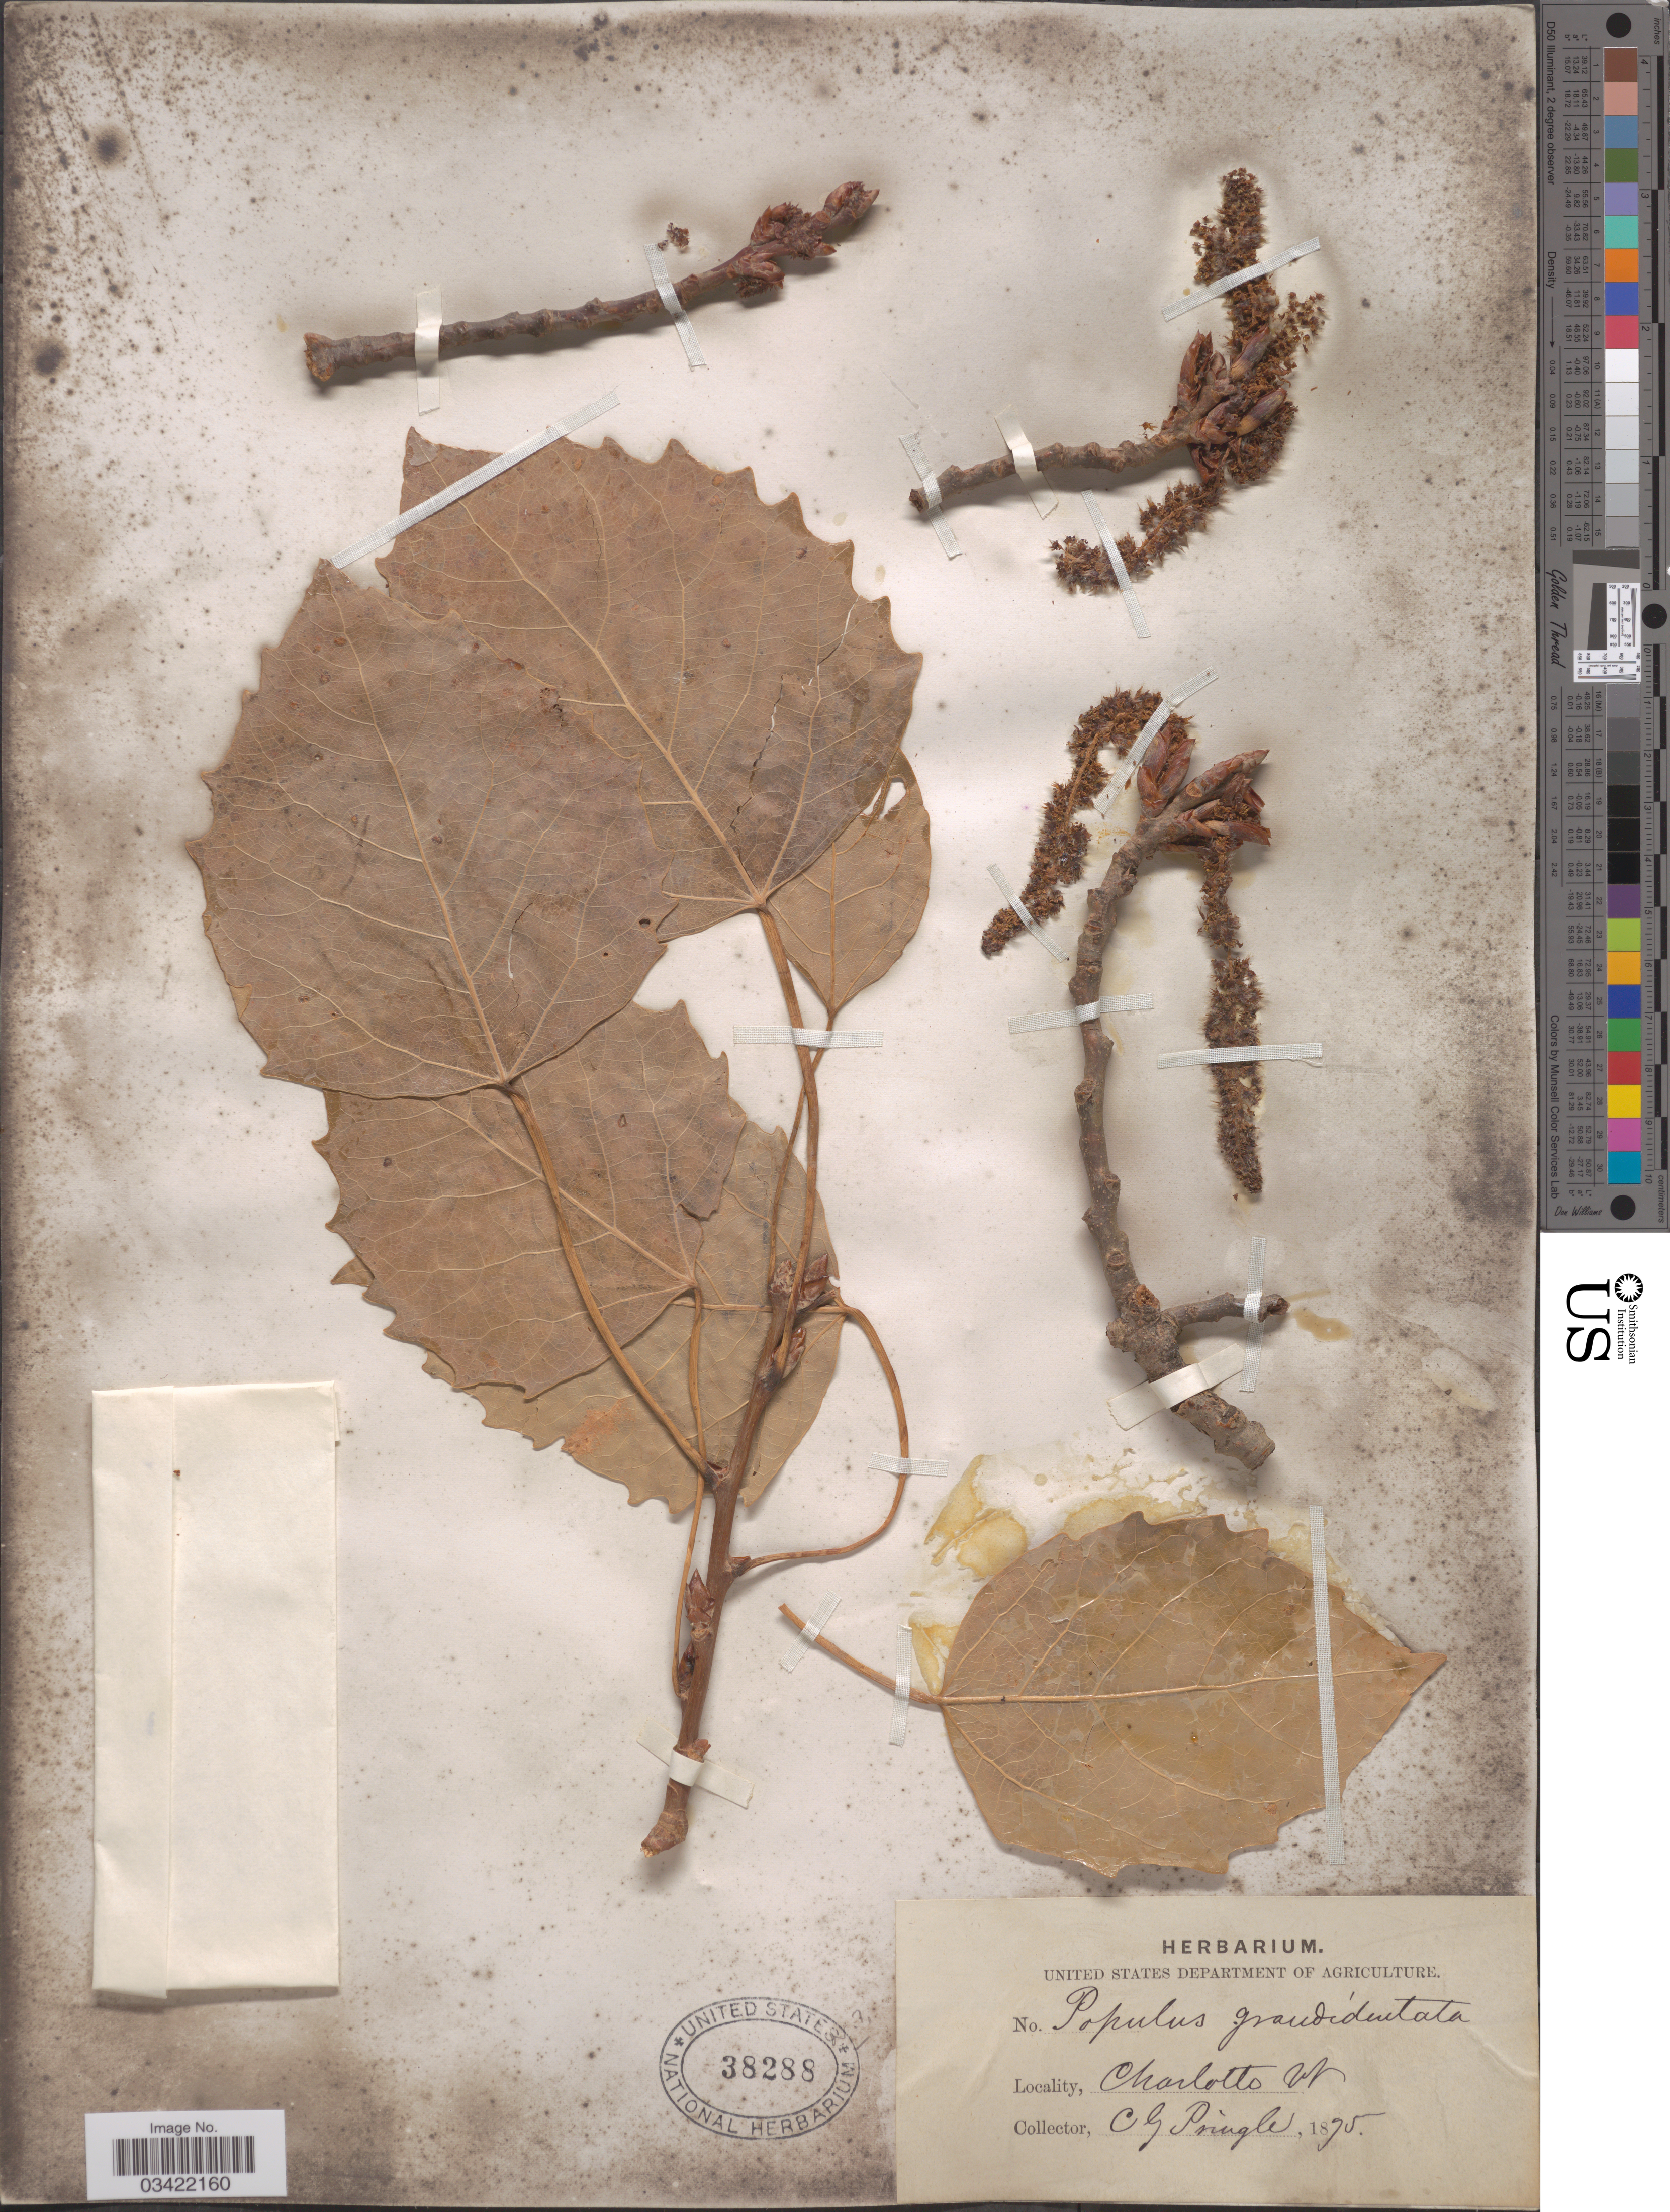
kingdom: Plantae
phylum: Tracheophyta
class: Magnoliopsida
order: Malpighiales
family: Salicaceae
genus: Populus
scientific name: Populus grandidentata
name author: Michx.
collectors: C. G. Pringle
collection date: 1895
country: United States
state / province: Vermont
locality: Charlotto.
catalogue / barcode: US 38288